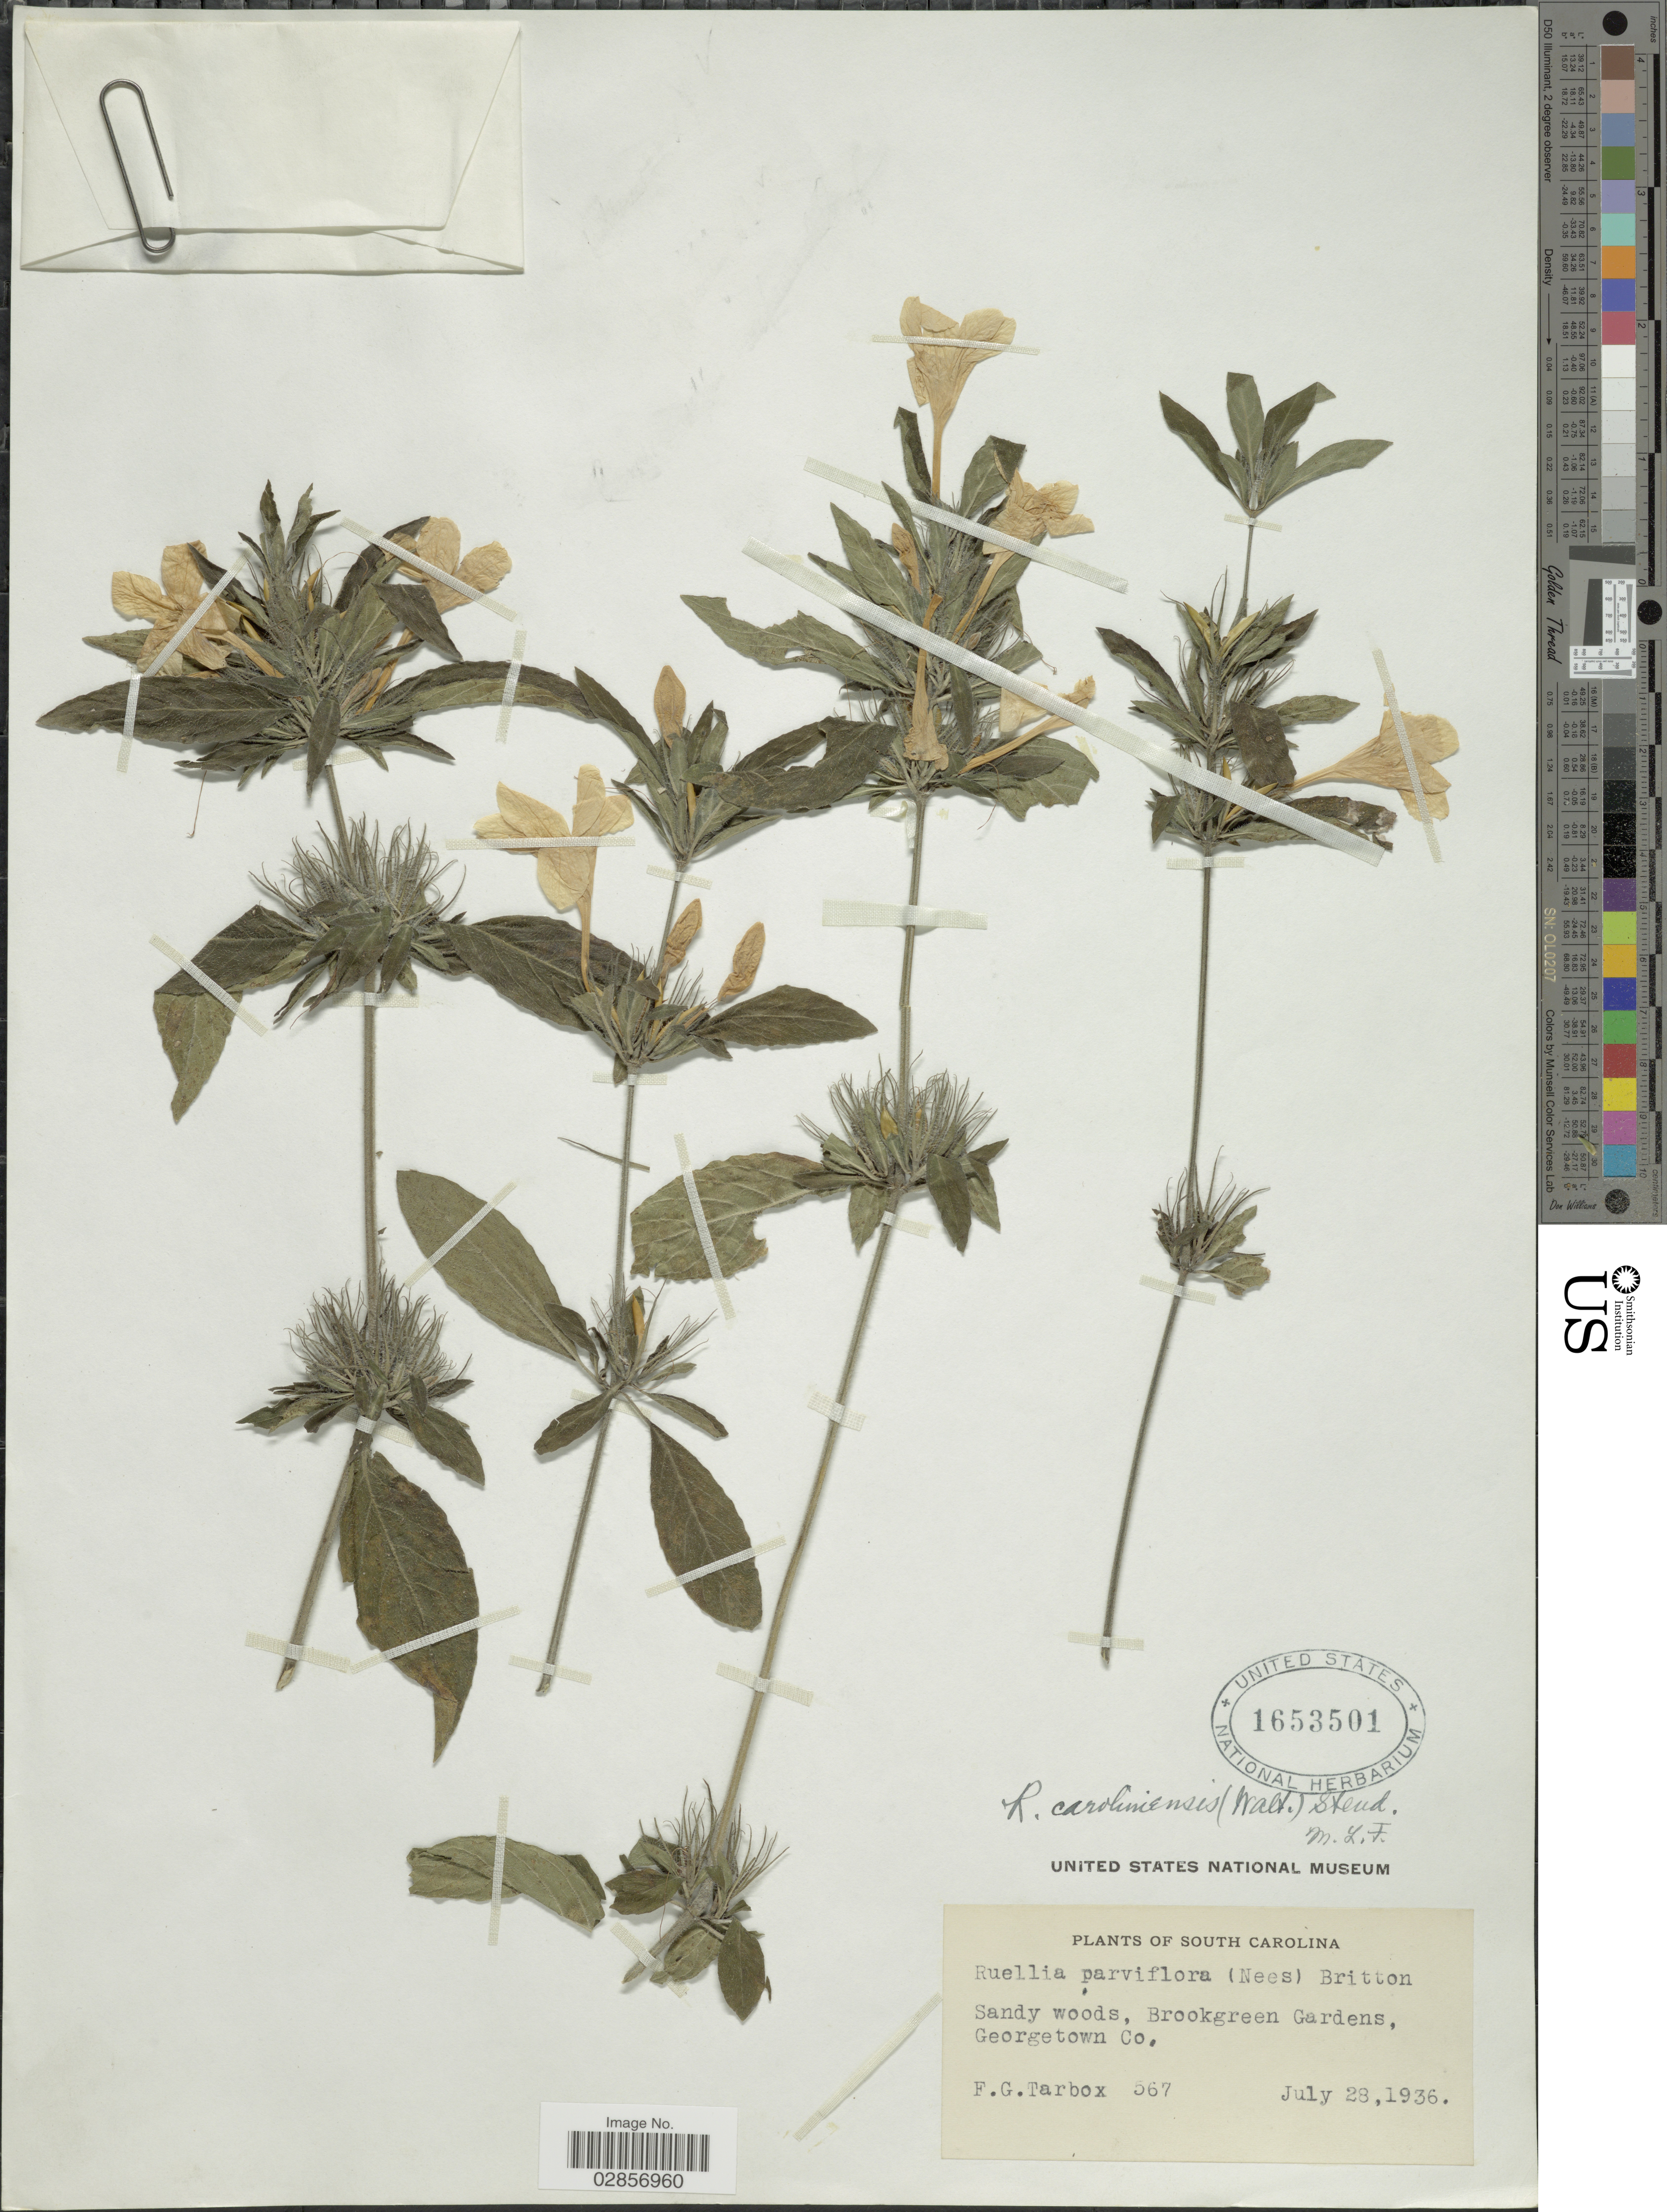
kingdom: Plantae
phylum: Tracheophyta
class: Magnoliopsida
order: Lamiales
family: Acanthaceae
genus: Ruellia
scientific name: Ruellia caroliniensis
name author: (J.F. Gmel.) Steud.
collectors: F. Tarbox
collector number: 567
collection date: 1936-07-28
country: United States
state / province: South Carolina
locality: Sandy woods, Brookgreen Gardens, Georgetown Co.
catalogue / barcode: US 1653501